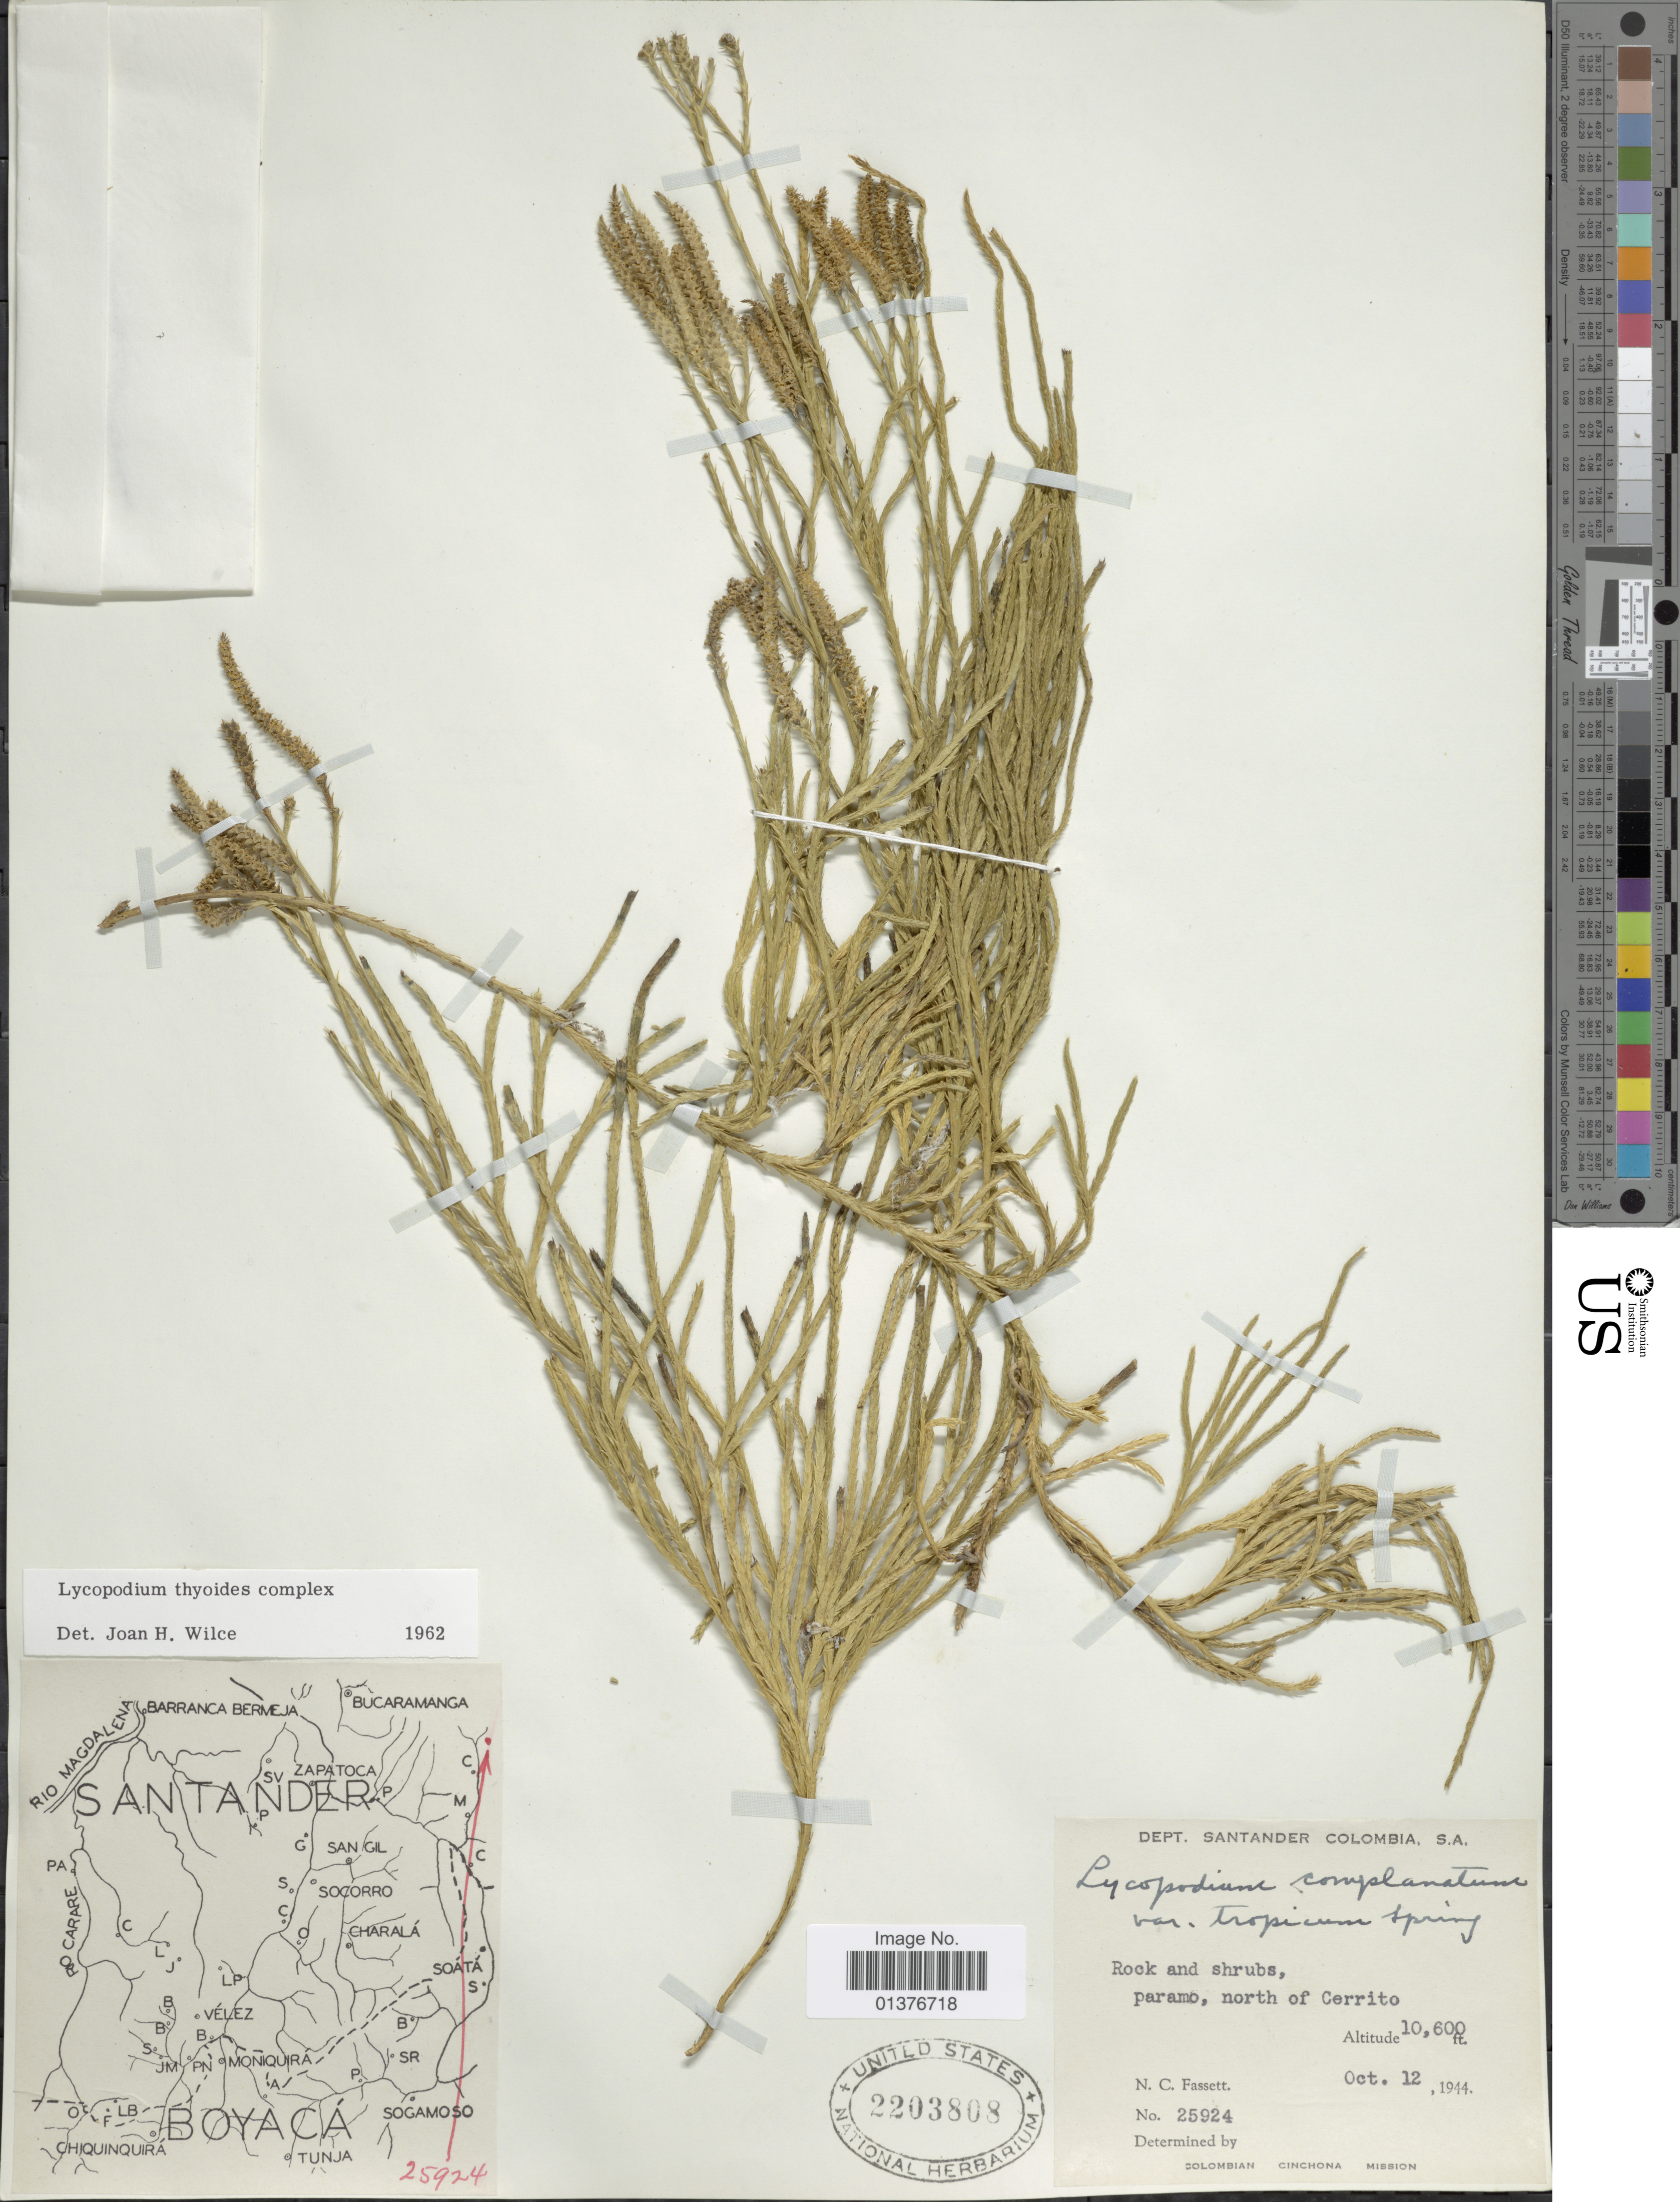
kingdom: Plantae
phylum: Tracheophyta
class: Lycopodiopsida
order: Lycopodiales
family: Lycopodiaceae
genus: Diphasiastrum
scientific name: Diphasiastrum thyoides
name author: (Humb. & Bonpl. ex Willd.) Holub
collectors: N. C. Fassett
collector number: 25924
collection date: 1944-10-12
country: Colombia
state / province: Santander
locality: Rock and shrubs, paramo, north of Cerrito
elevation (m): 3231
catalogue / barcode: US 2203808